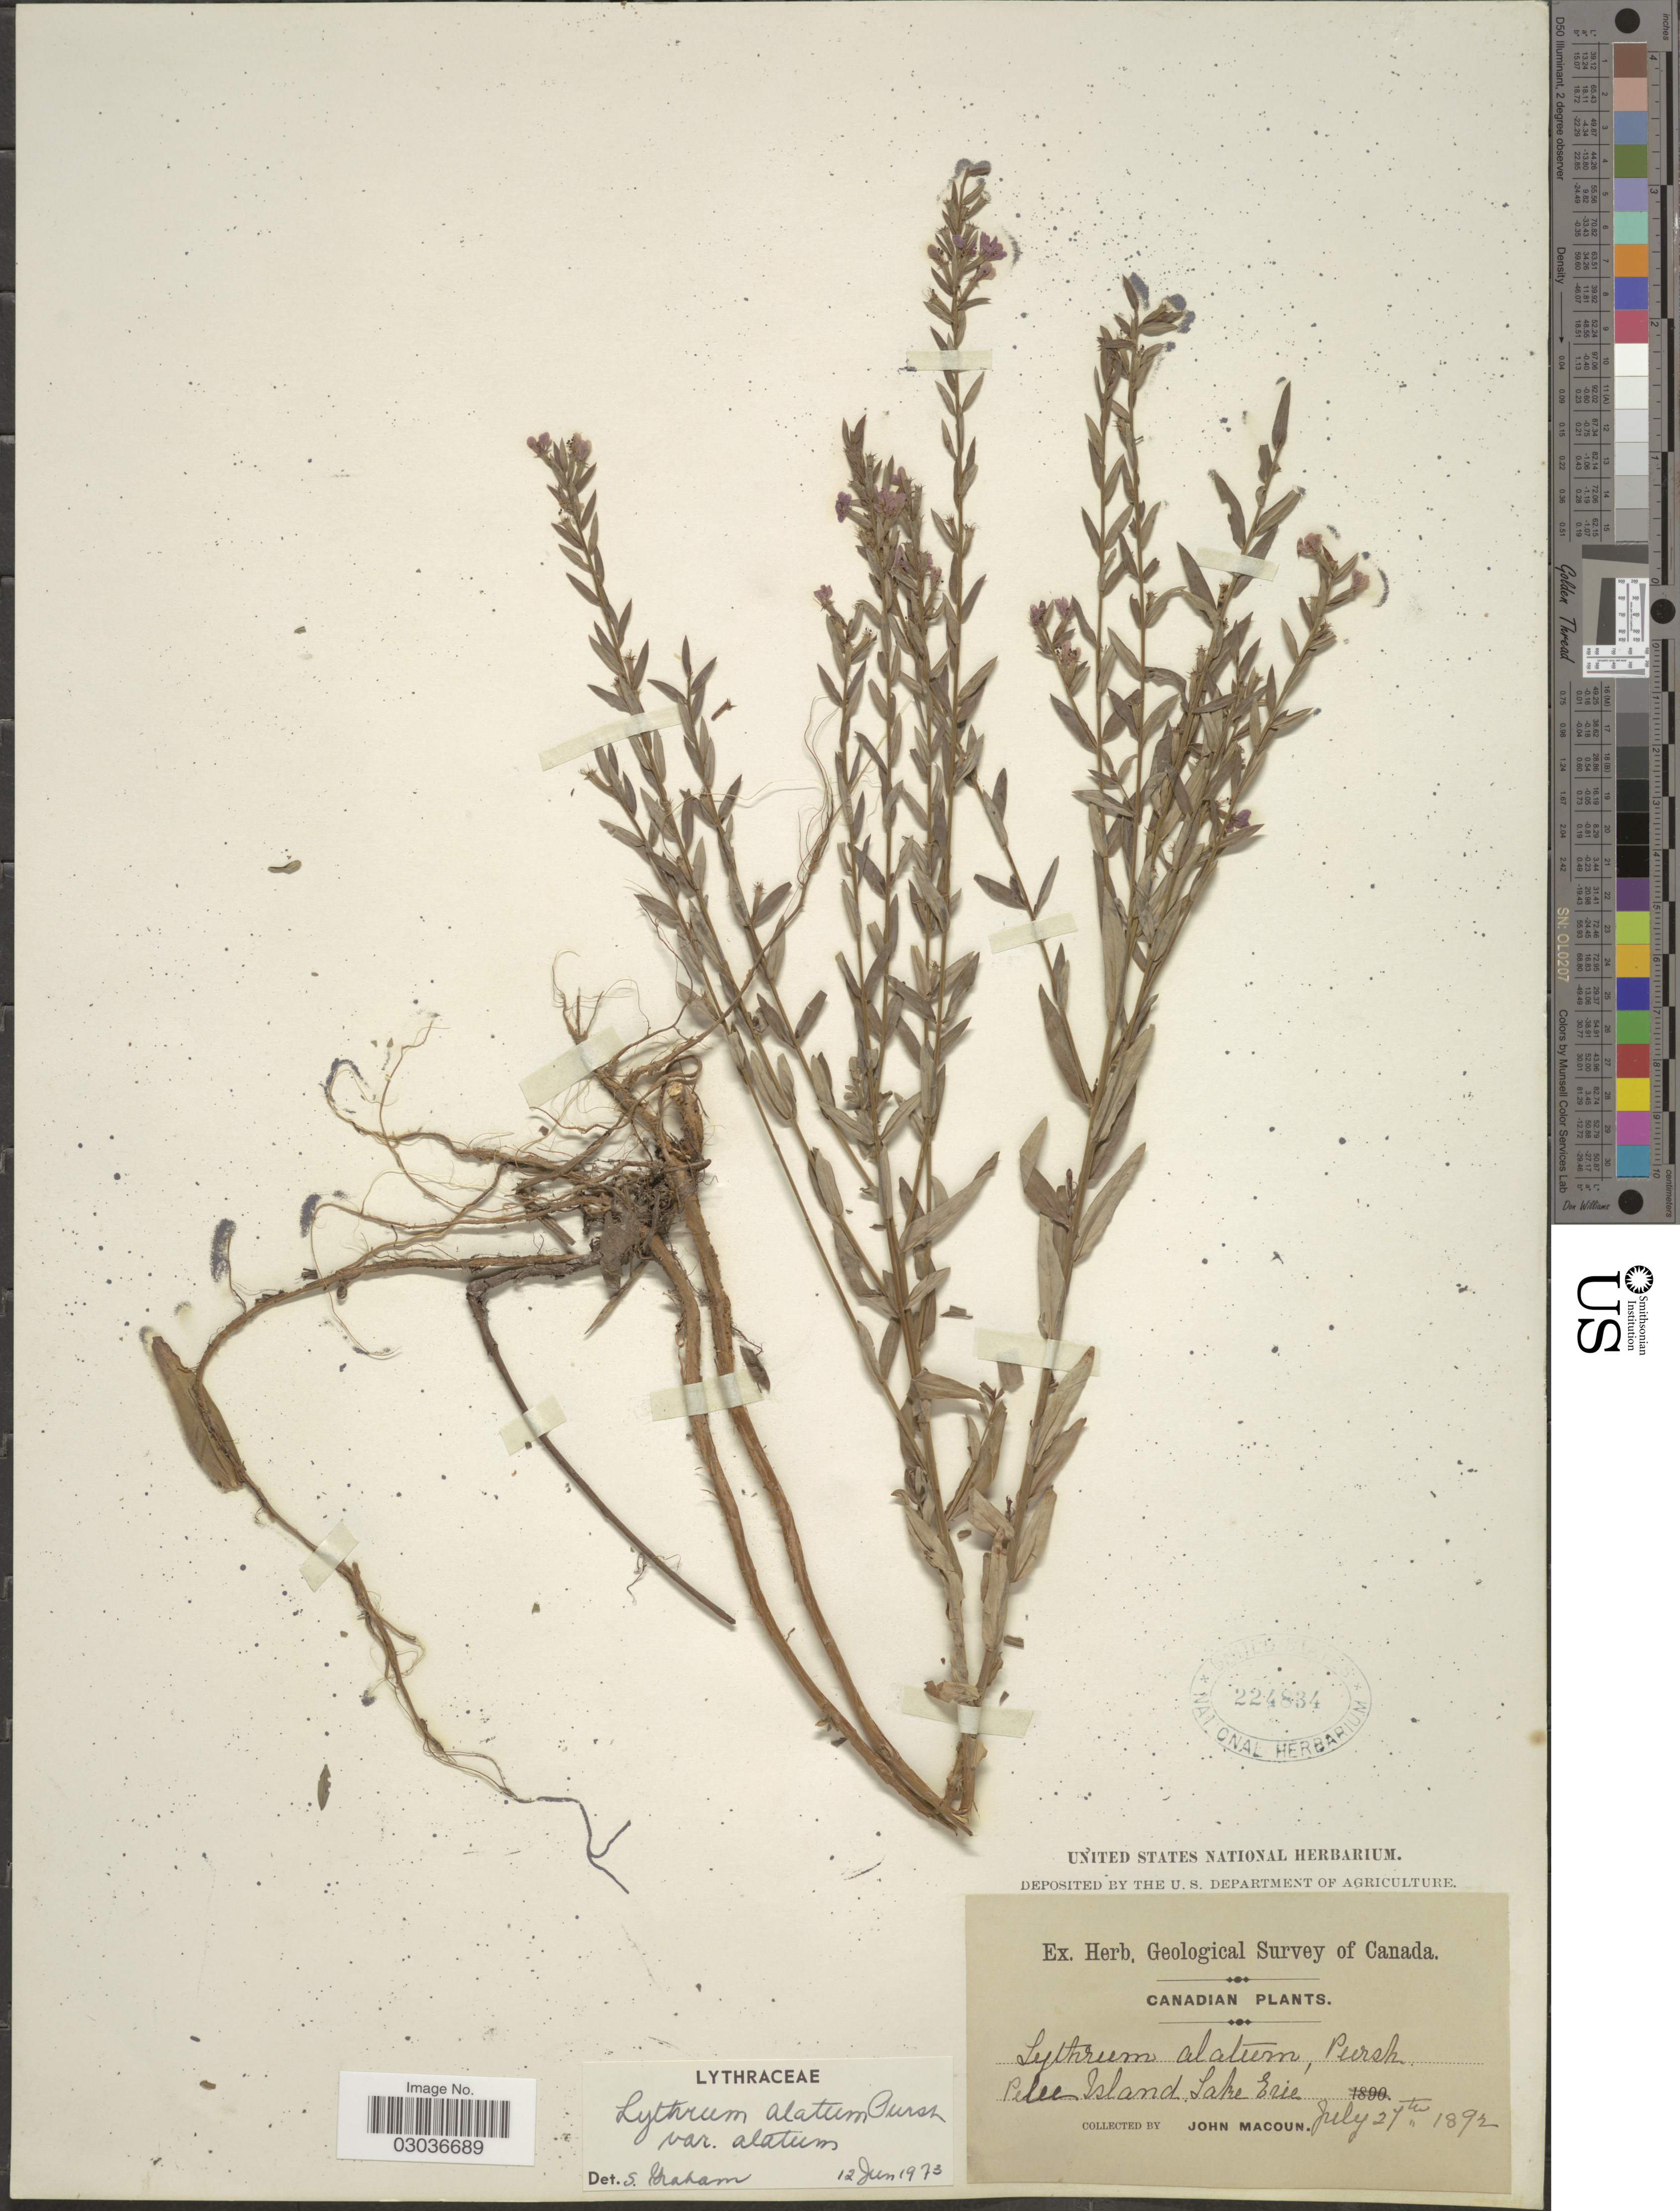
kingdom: Plantae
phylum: Tracheophyta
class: Magnoliopsida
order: Myrtales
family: Lythraceae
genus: Lythrum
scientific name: Lythrum alatum var. alatum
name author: Pursh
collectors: J. Macoun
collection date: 1892-07-27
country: Canada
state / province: Ontario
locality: Pelee Island. Lake Erie. Canadian.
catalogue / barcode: US 224834